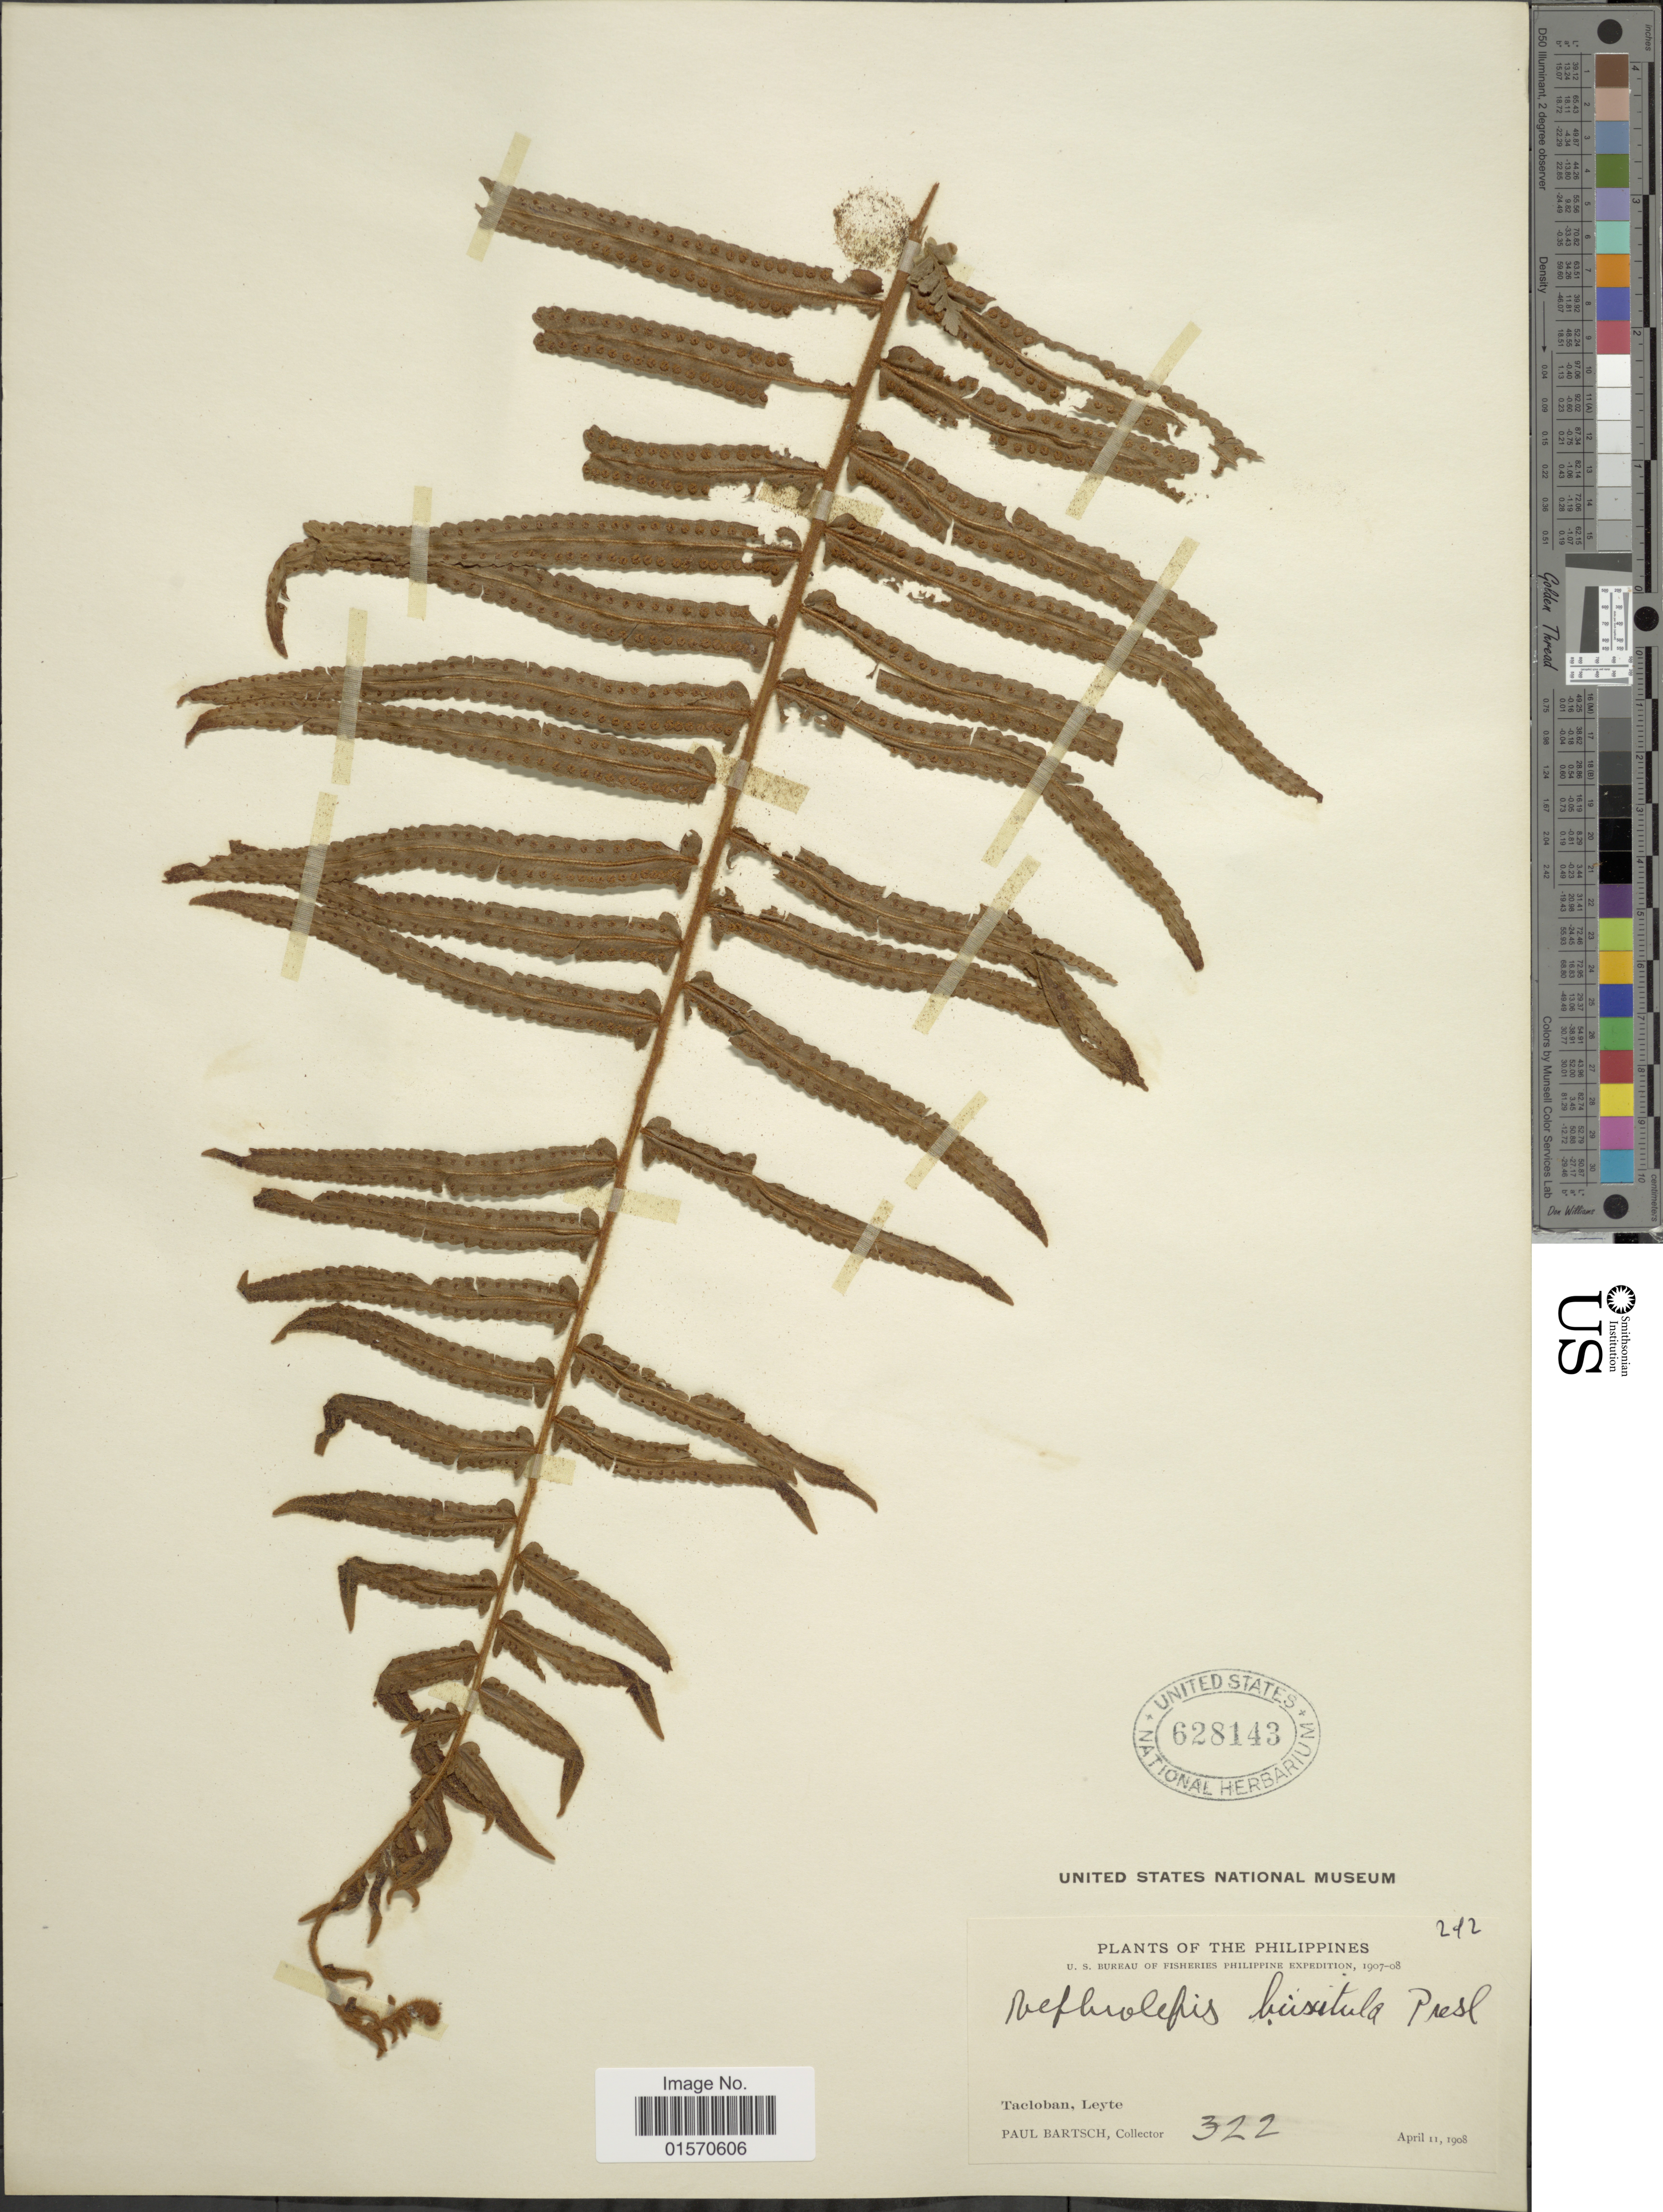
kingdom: Plantae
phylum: Tracheophyta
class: Polypodiopsida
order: Polypodiales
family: Nephrolepidaceae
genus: Nephrolepis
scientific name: Nephrolepis hirsutula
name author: (G. Forst.) C. Presl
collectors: P. Bartsch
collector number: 322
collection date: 1908-05-11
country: Philippines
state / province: Eastern Visayas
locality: Tacloban, Leyte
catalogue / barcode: US 628143